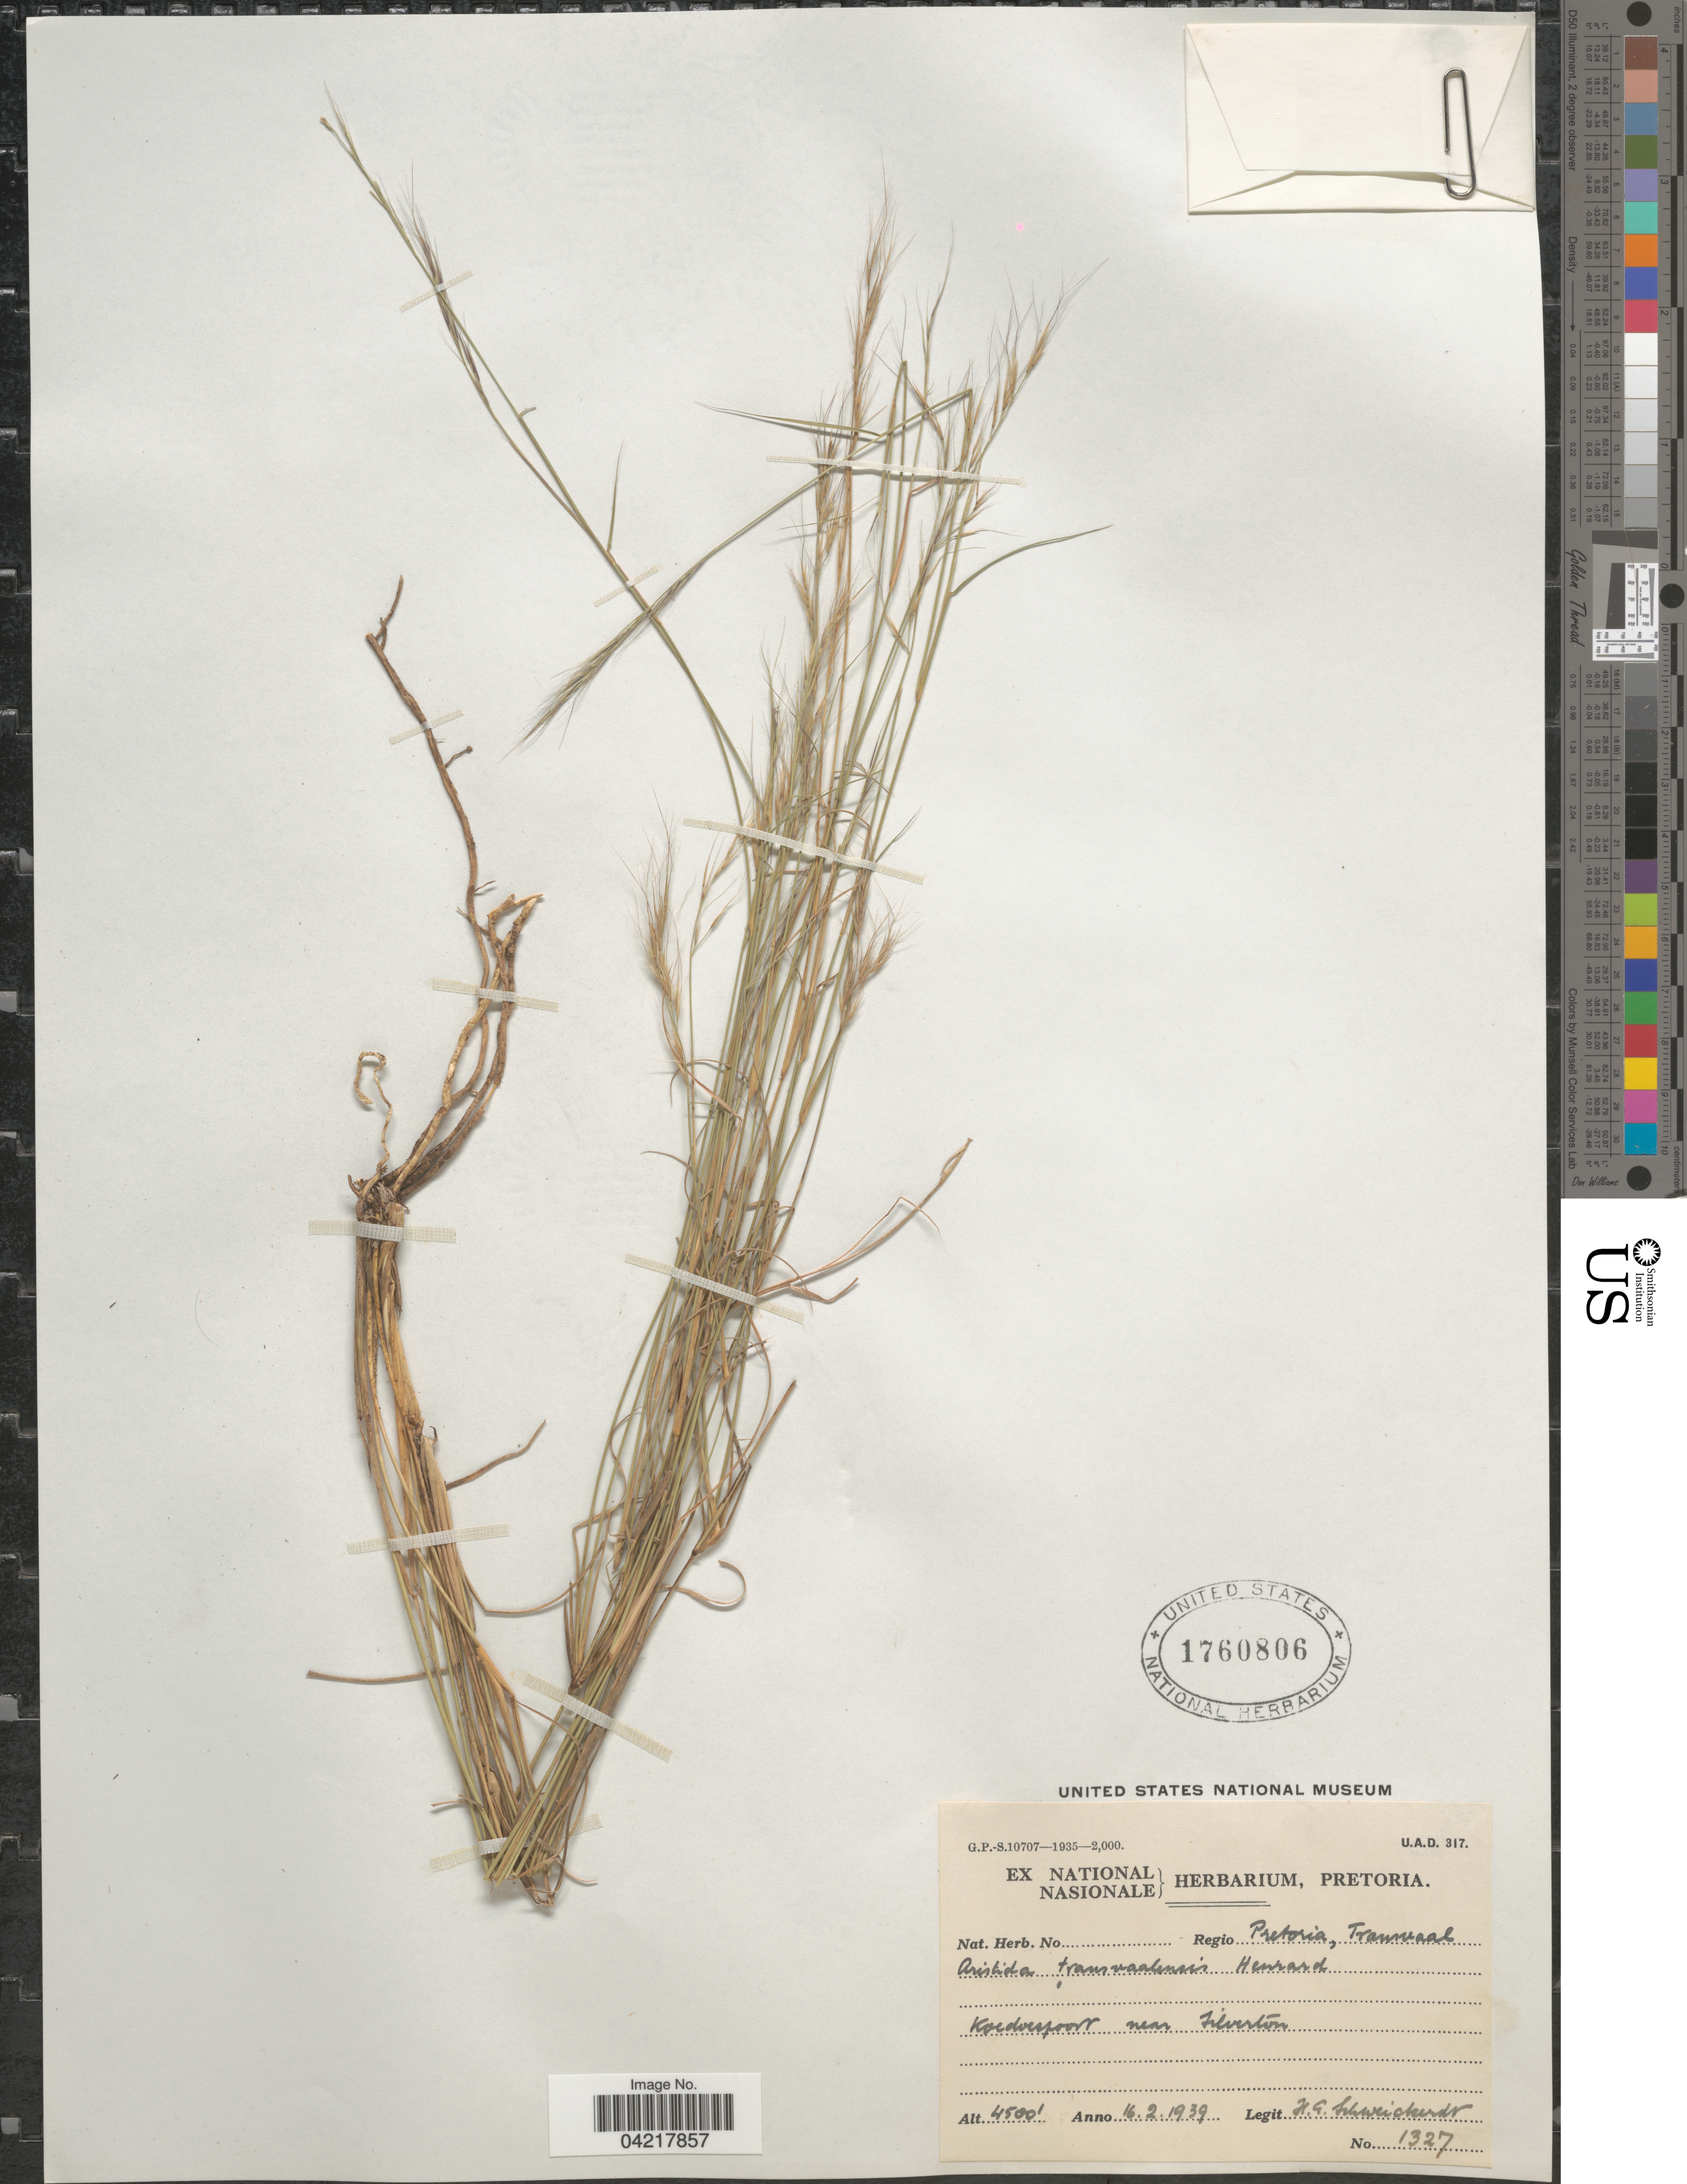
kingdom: Plantae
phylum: Tracheophyta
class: Liliopsida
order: Poales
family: Poaceae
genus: Aristida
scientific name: Aristida transvaalensis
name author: Henr.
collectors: H. Schweickerdt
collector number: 1327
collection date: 1939-02-16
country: South Africa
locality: Regio Pretoria, Transvaal. Koedoespoort near Silverton.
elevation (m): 1372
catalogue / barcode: US 1760806